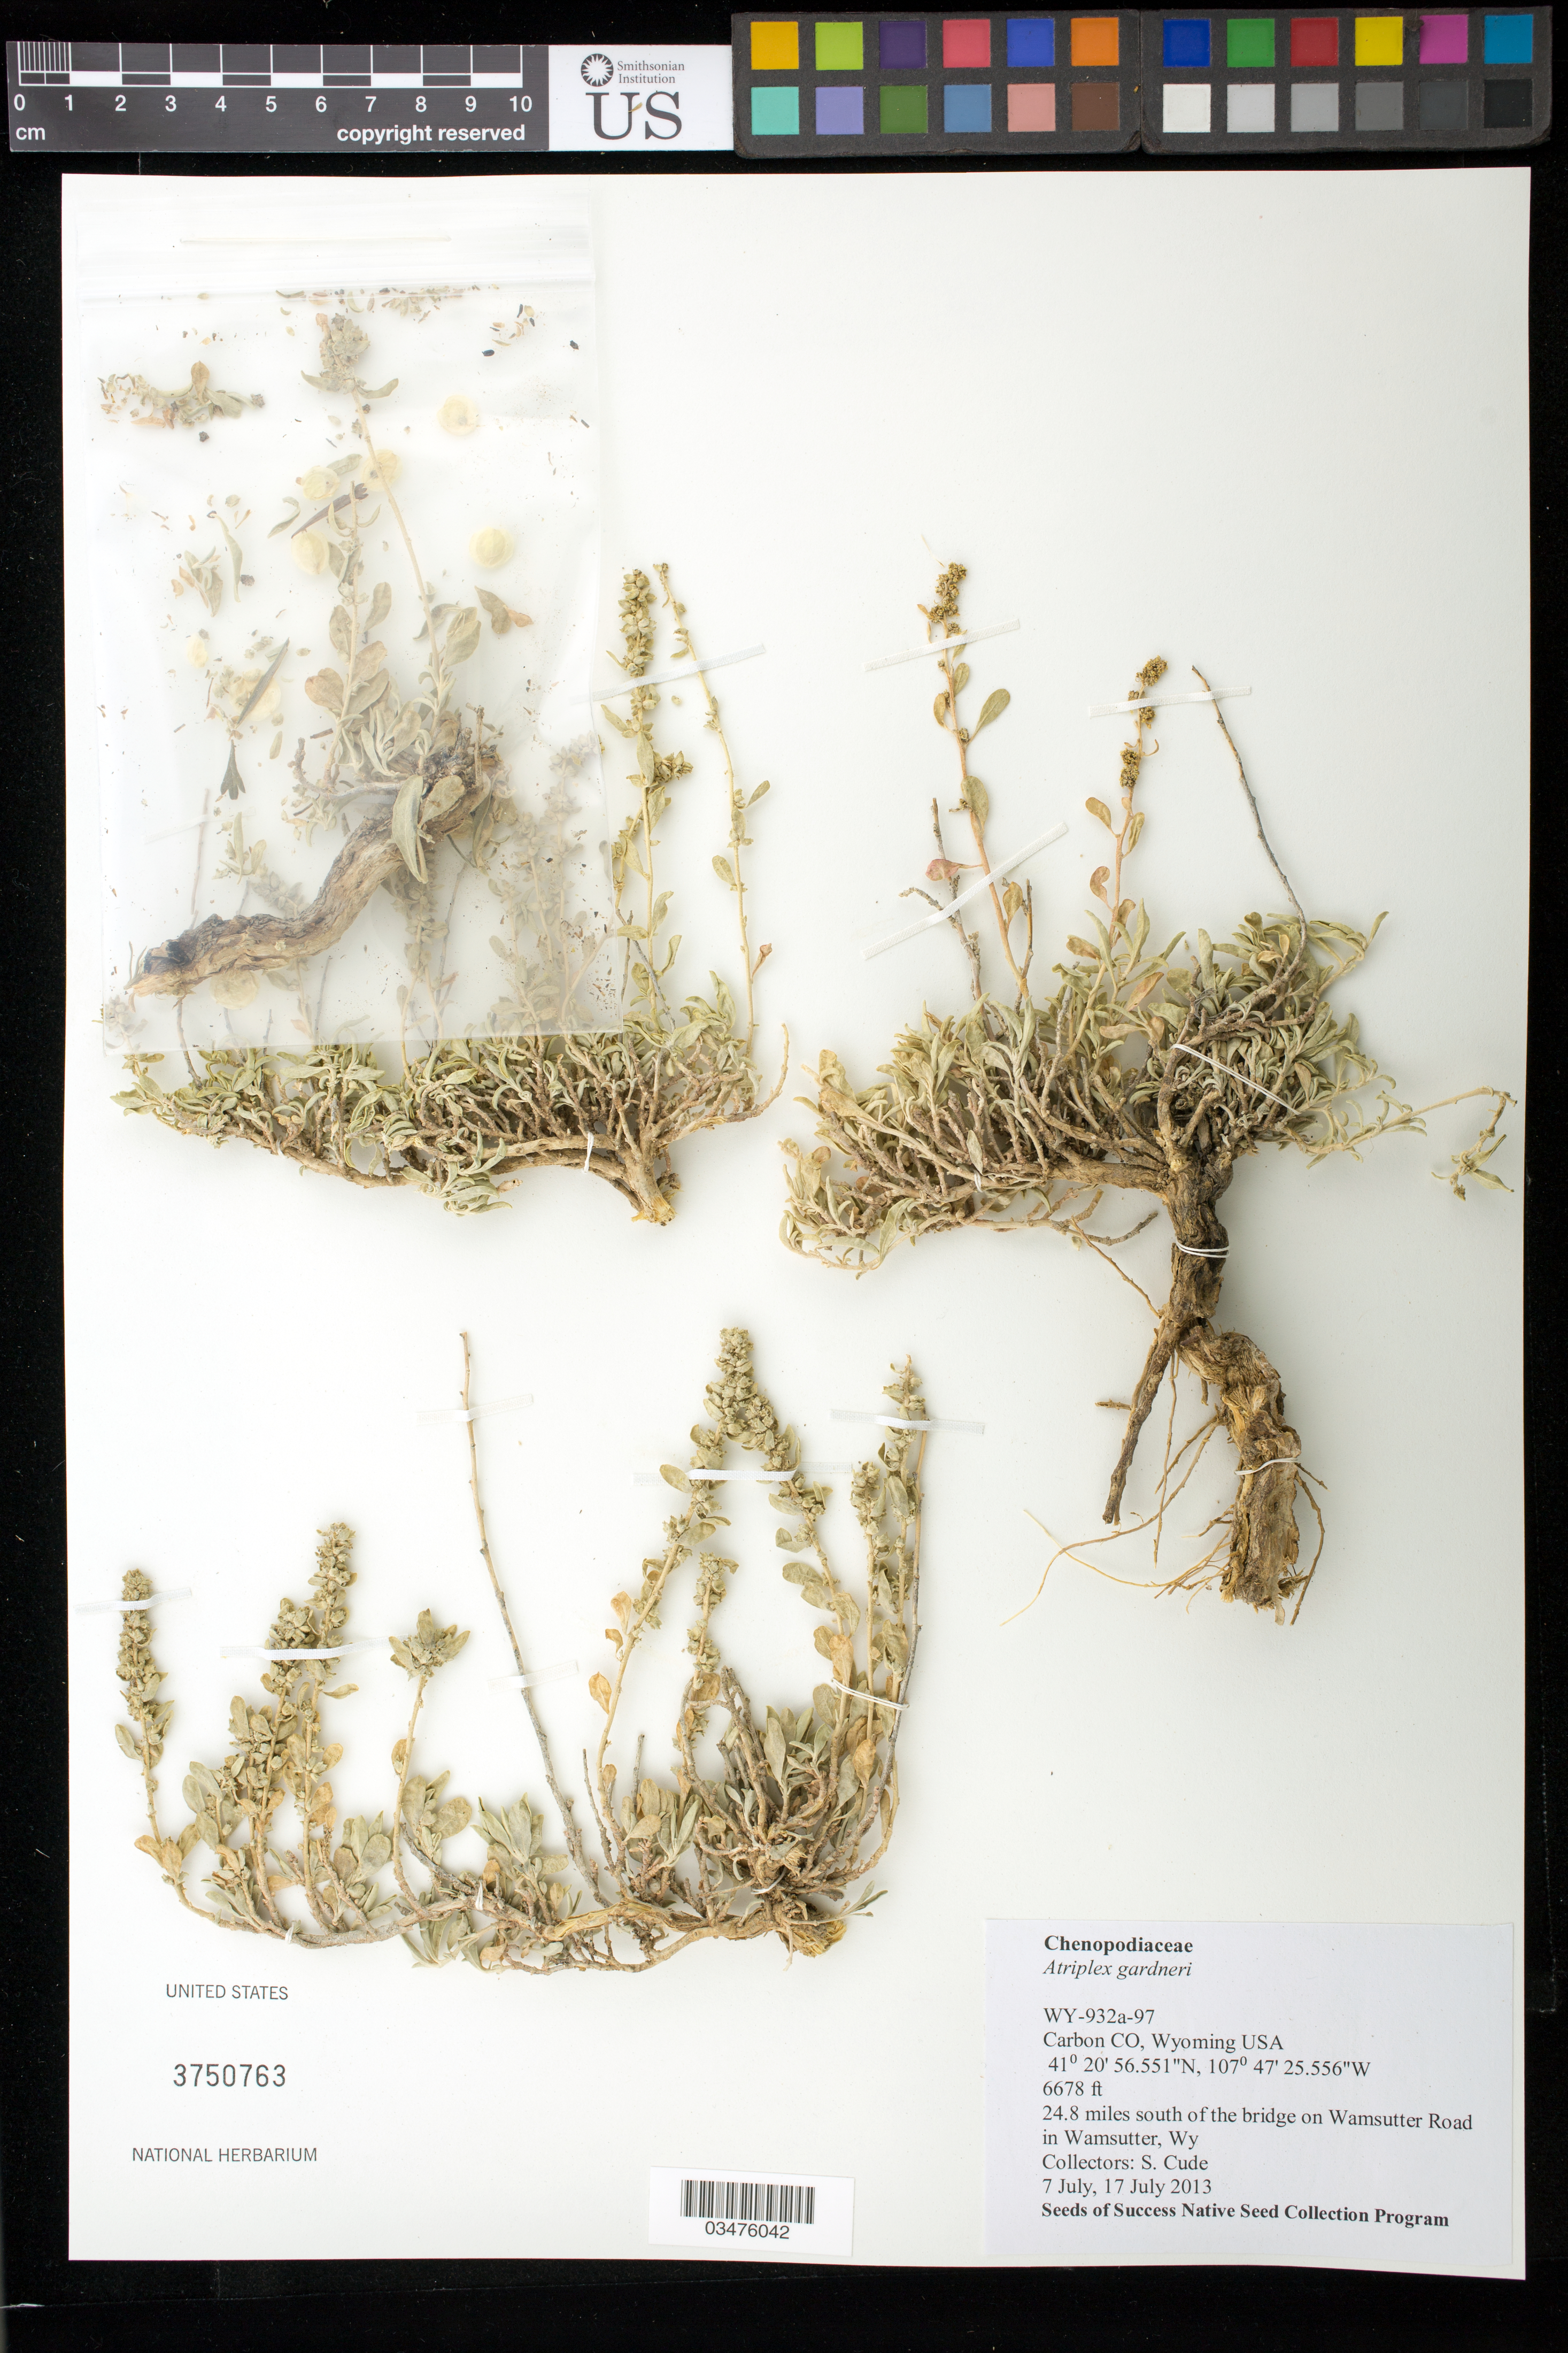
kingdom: Plantae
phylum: Tracheophyta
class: Magnoliopsida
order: Caryophyllales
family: Amaranthaceae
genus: Atriplex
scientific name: Atriplex gardneri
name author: (Moq.) D. Dietr.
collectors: S. Cude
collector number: WY932A-97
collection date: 2013-07-07,2013-07-17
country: United States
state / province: Wyoming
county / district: Carbon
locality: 24.8 mi. S of the bridge on Wamsutter Road in Wamsutter.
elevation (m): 2035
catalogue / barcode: US 3750763